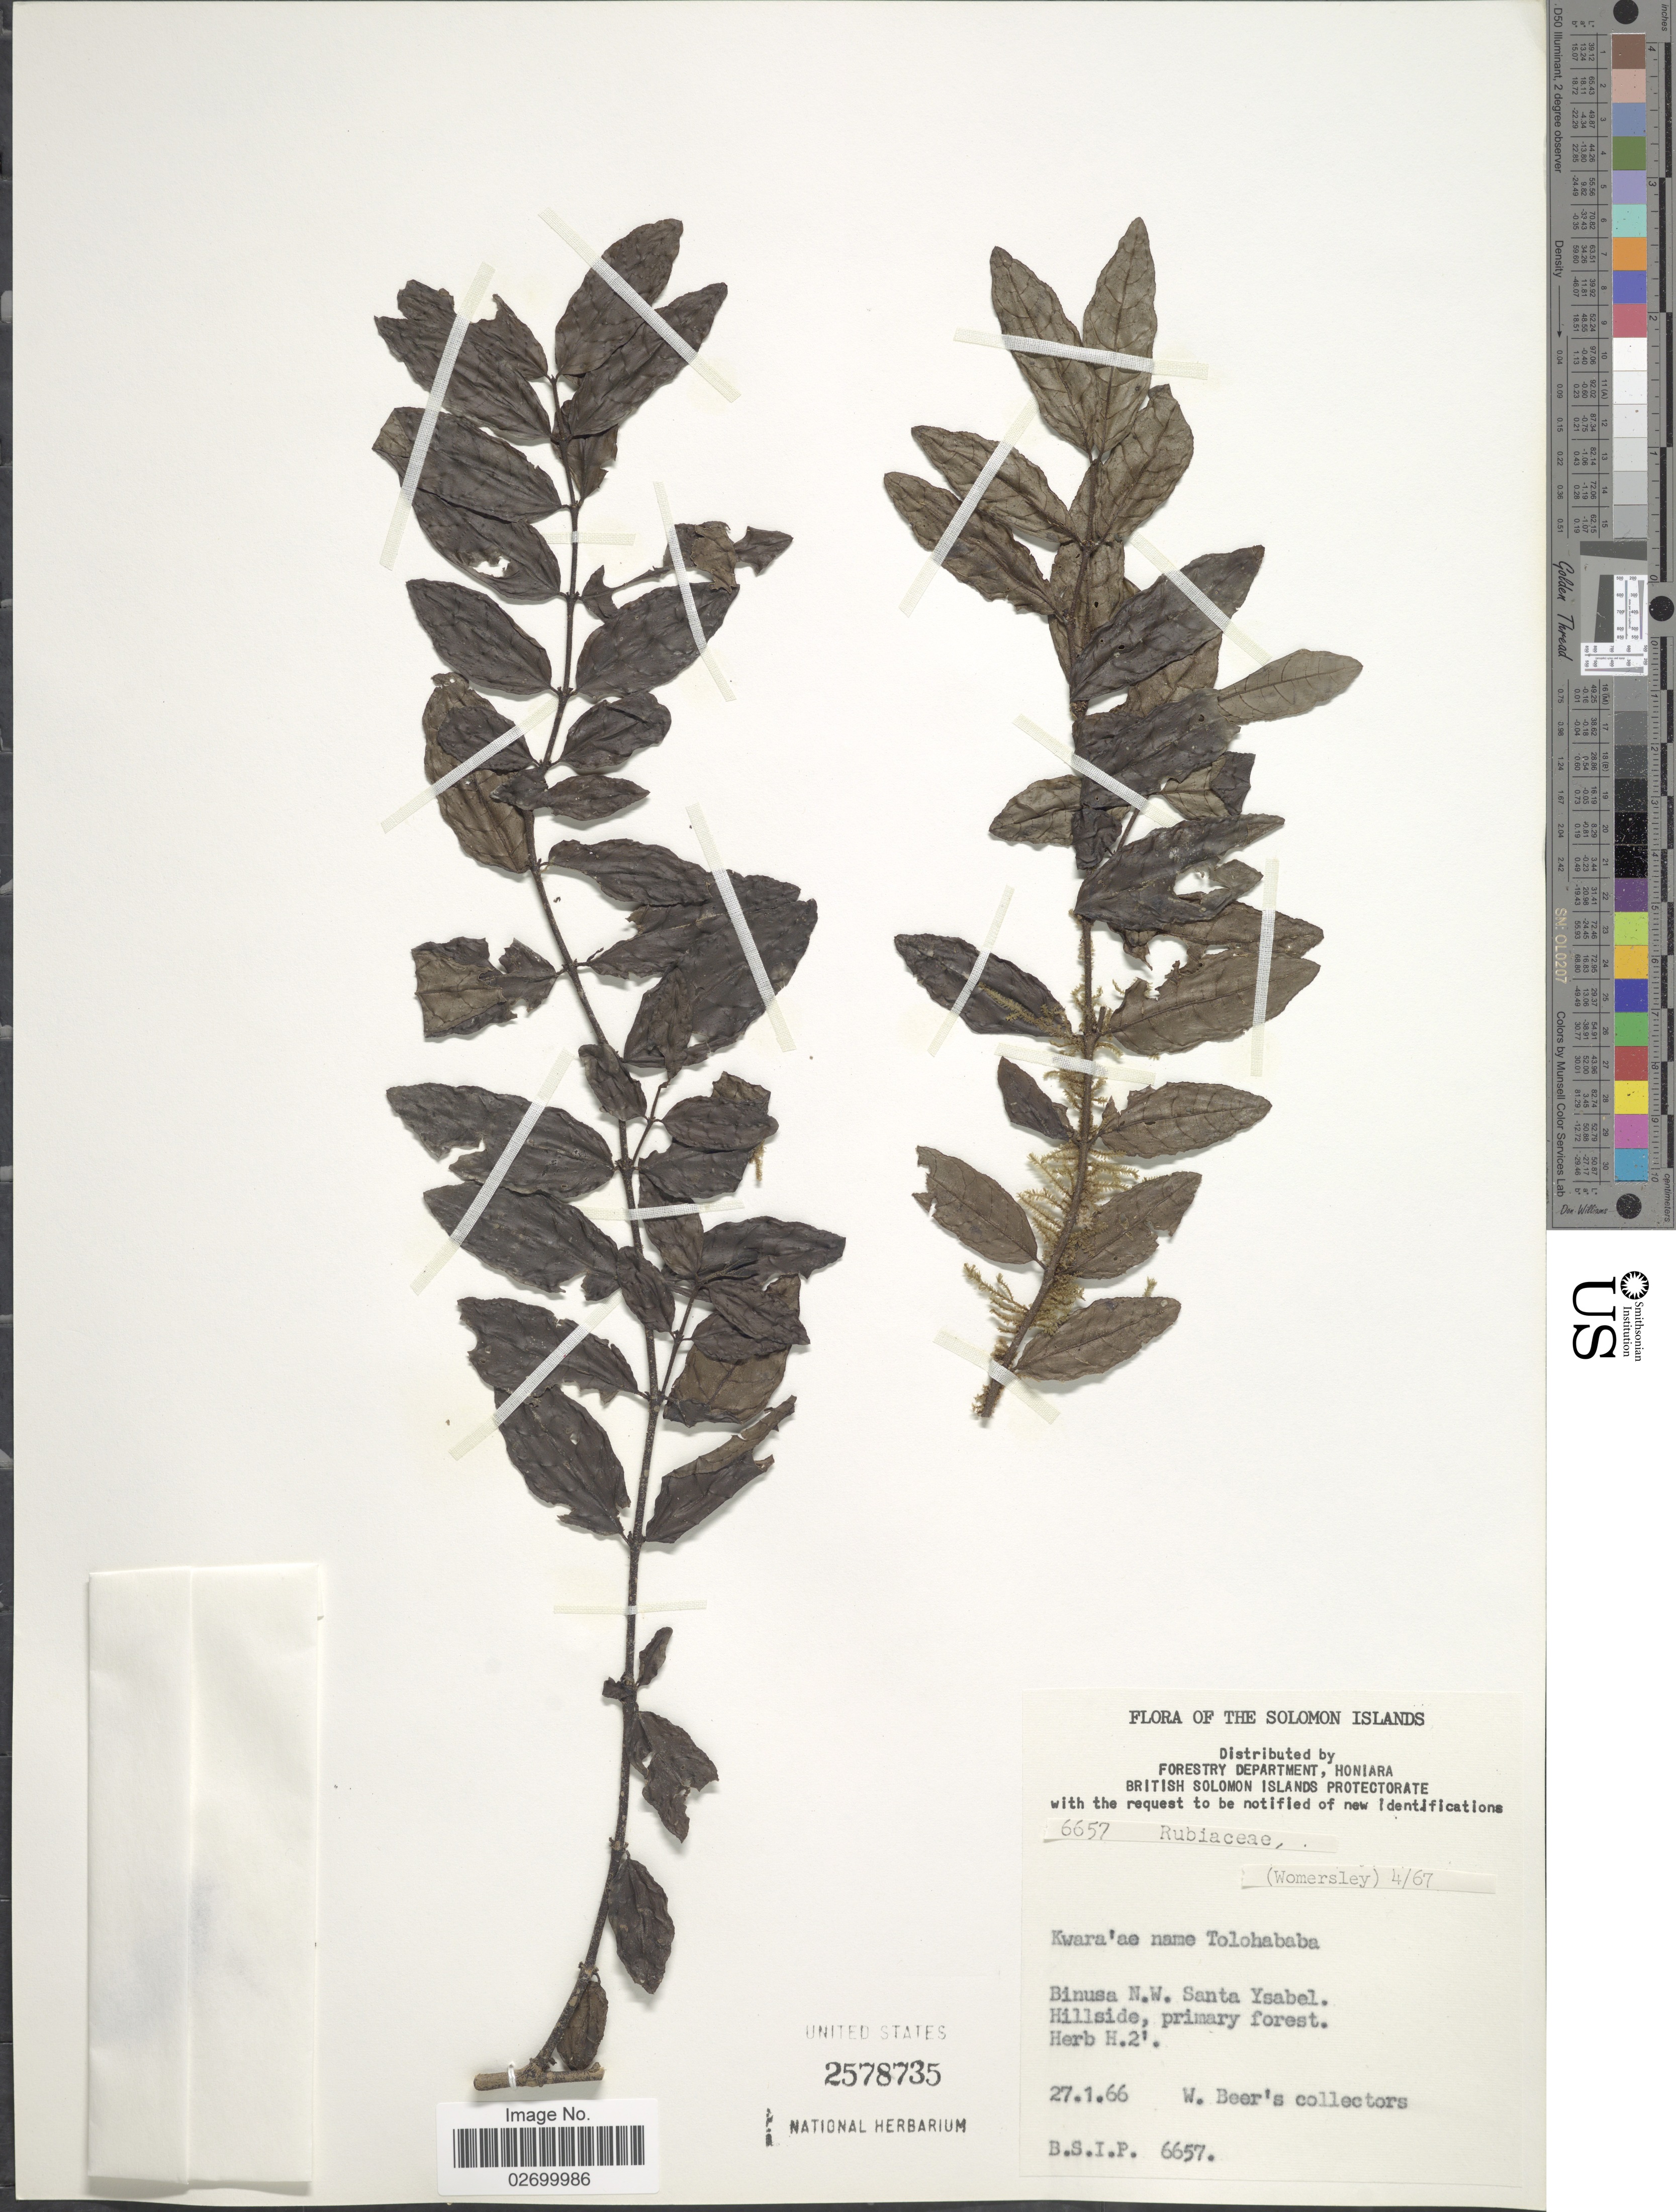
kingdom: Plantae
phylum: Tracheophyta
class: Magnoliopsida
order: Gentianales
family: Rubiaceae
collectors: W. Beer's Collectors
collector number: B.S.I.P. 6657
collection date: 1966-01-27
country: Solomon Islands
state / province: Solomon Islands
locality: Binusa N.W. Santa Ysabel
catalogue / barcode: US 2578735